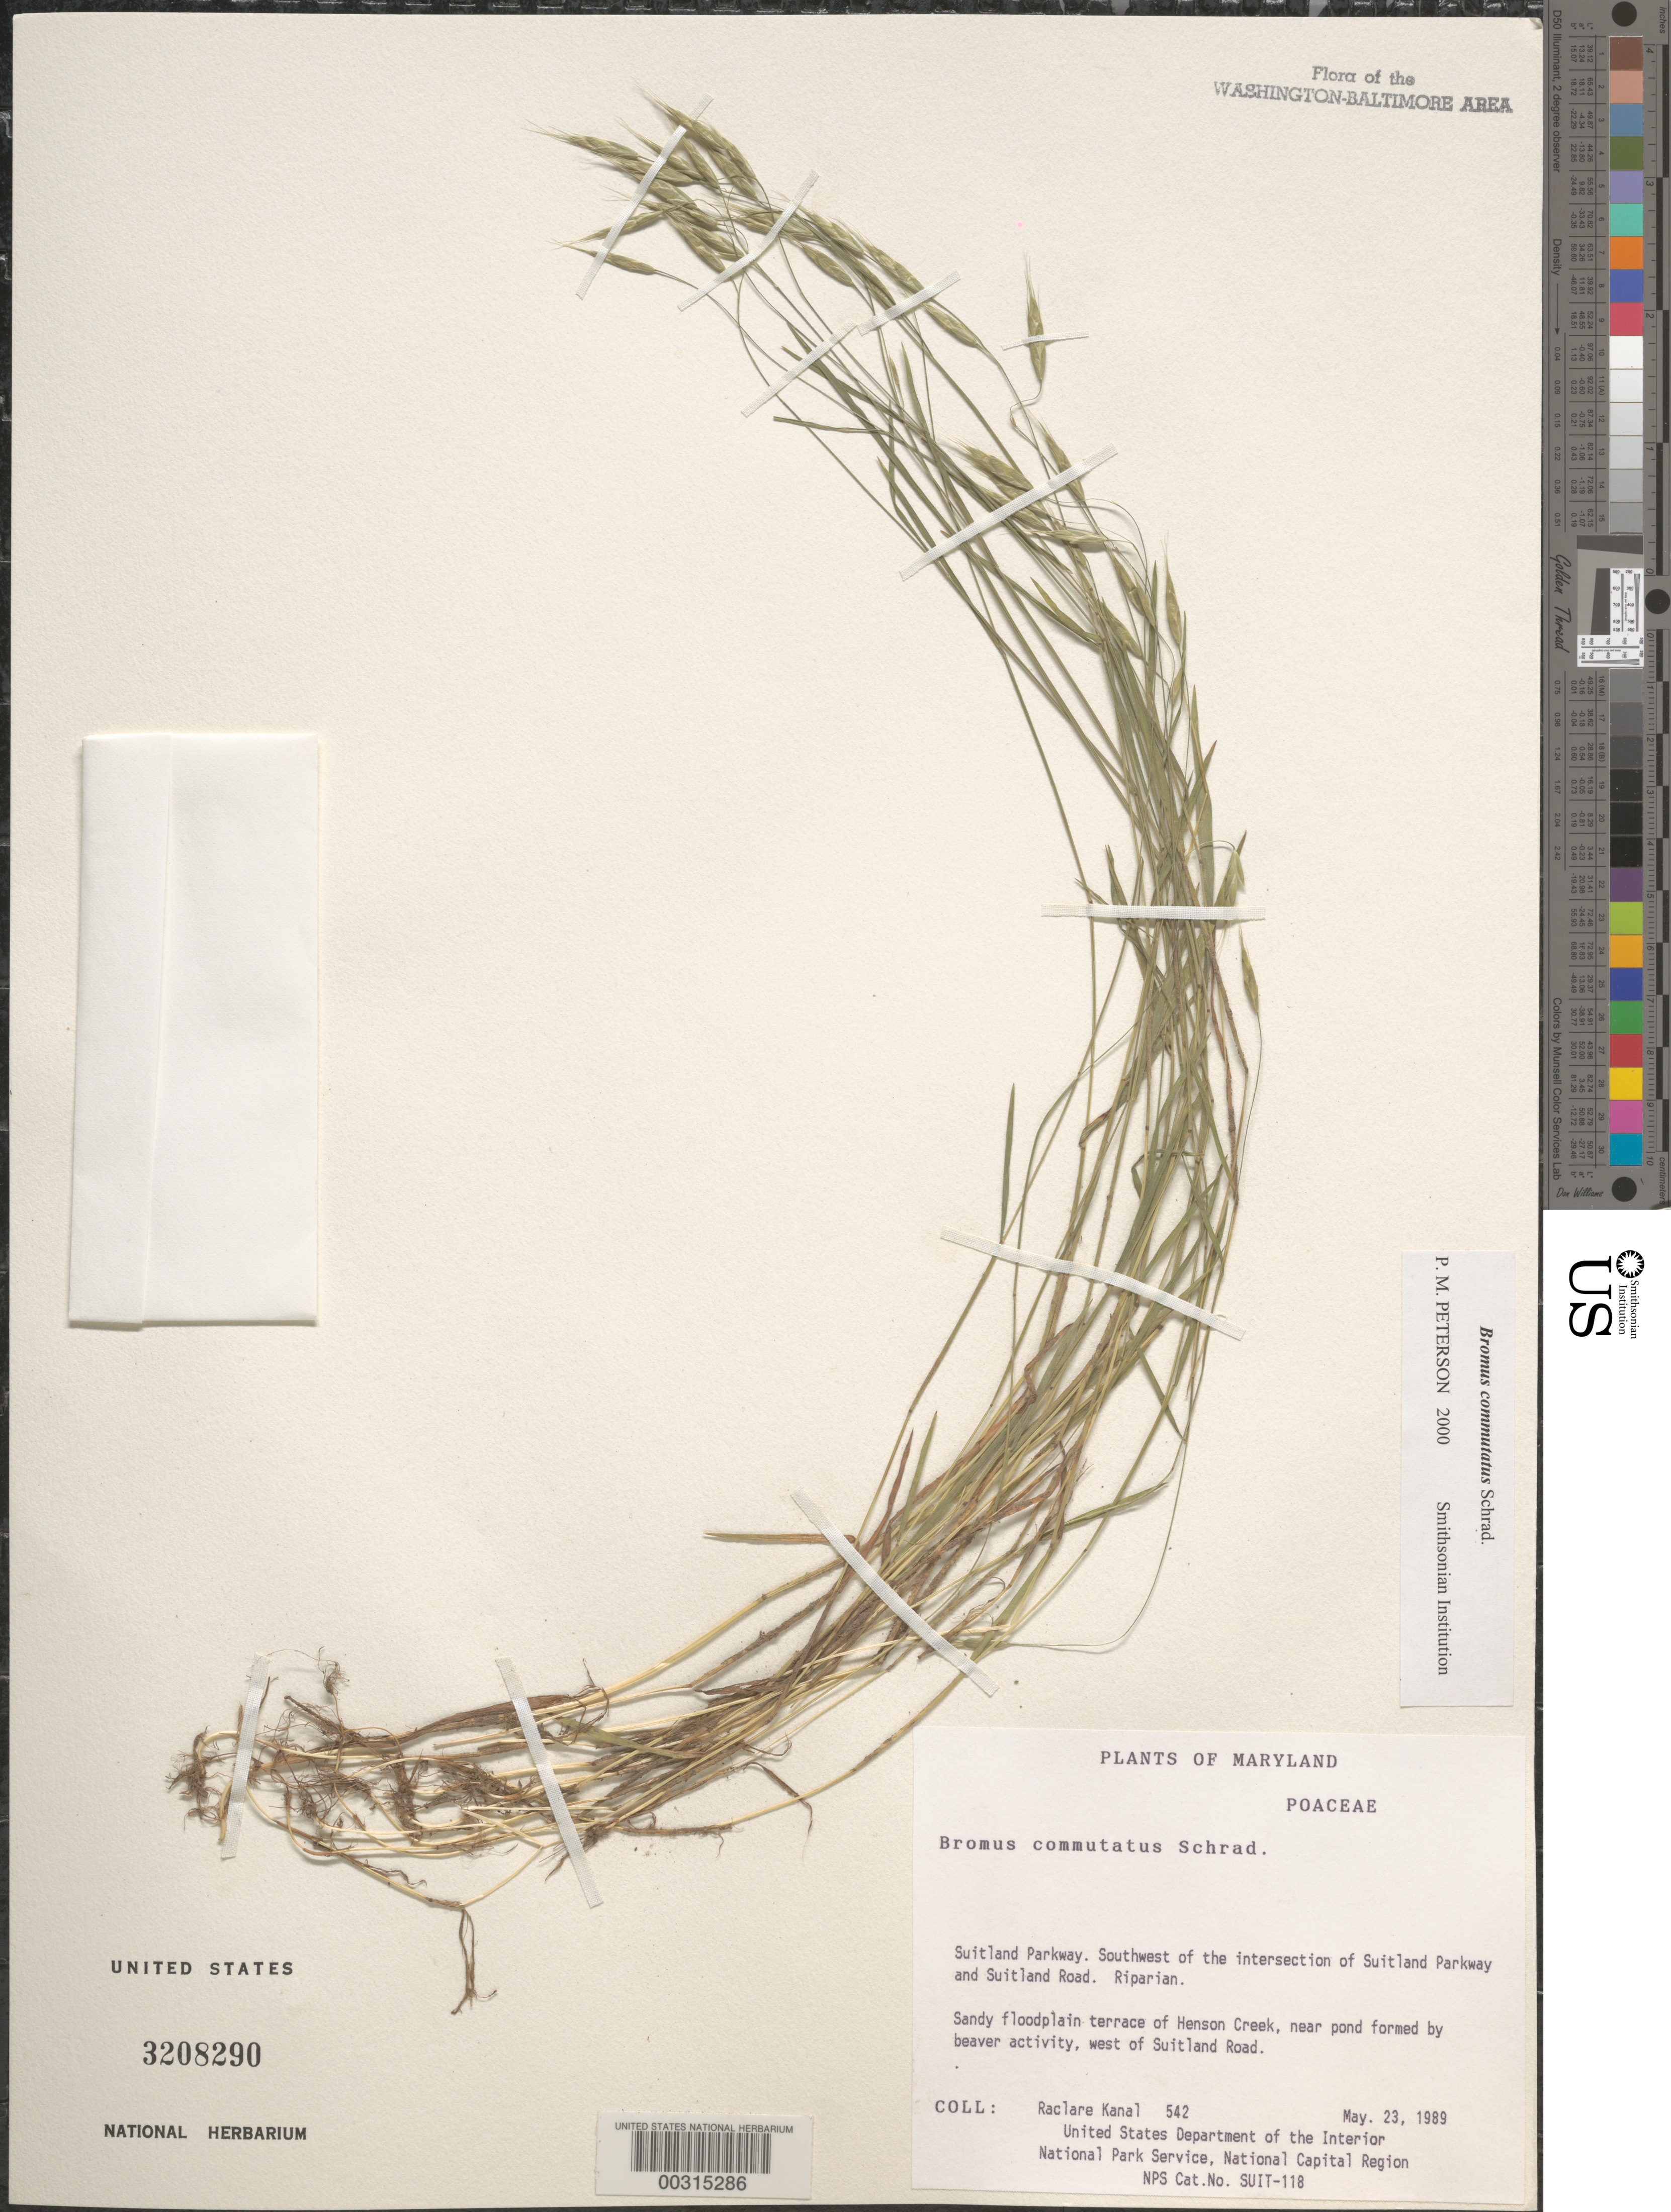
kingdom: Plantae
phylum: Tracheophyta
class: Liliopsida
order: Poales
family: Poaceae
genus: Bromus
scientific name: Bromus commutatus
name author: Schrad.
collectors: R. Kanal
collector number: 542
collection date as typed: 23 May 1989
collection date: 1989-05-23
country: United States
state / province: Maryland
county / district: Prince George's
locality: Suitland Parkway, SW of intersection of Suitland Parkway and road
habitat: Sandy floodplain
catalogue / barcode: US 3208290